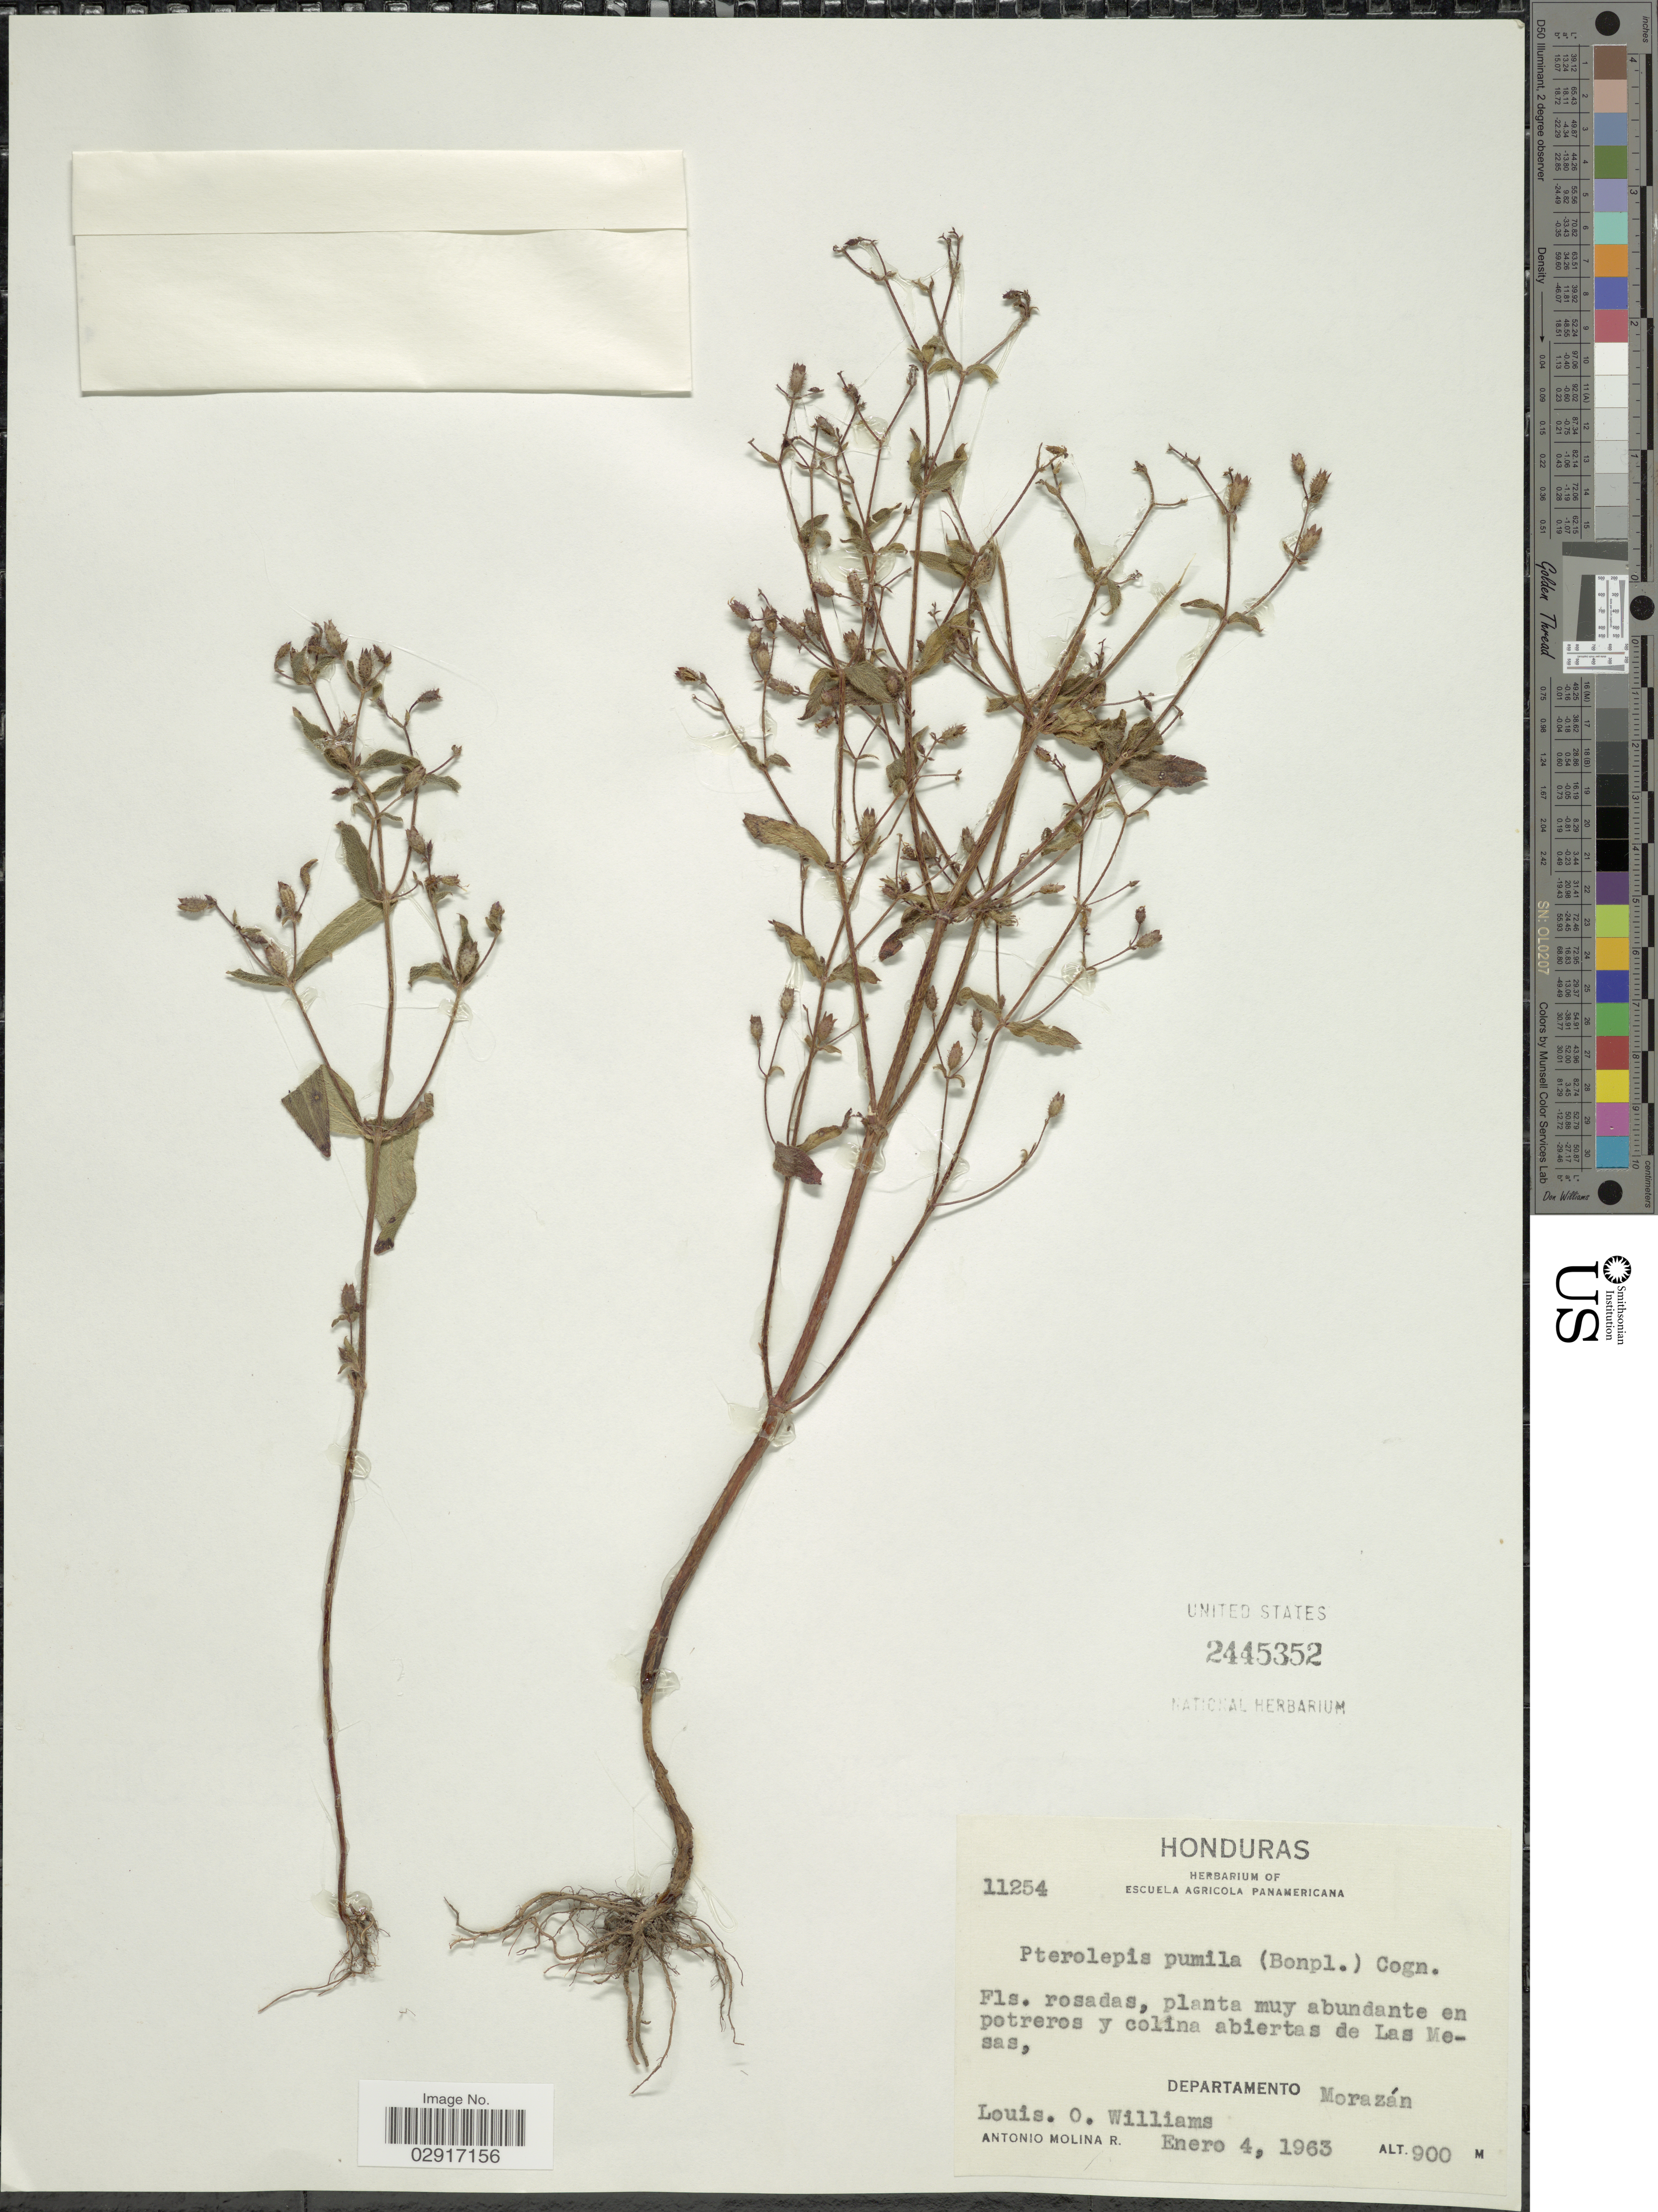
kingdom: Plantae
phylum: Tracheophyta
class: Magnoliopsida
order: Myrtales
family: Melastomataceae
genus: Pterolepis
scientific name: Pterolepis trichotoma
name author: (Rottb.) Cogn.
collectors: L. O. Williams & A. Molina R.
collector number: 11254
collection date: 1963-01-04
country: Honduras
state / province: Fco. Morazán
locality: Planta muy abundante en potreros y colina abiertas de Las Mesas, Departamento Morazán.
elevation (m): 900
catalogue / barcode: US 2445352